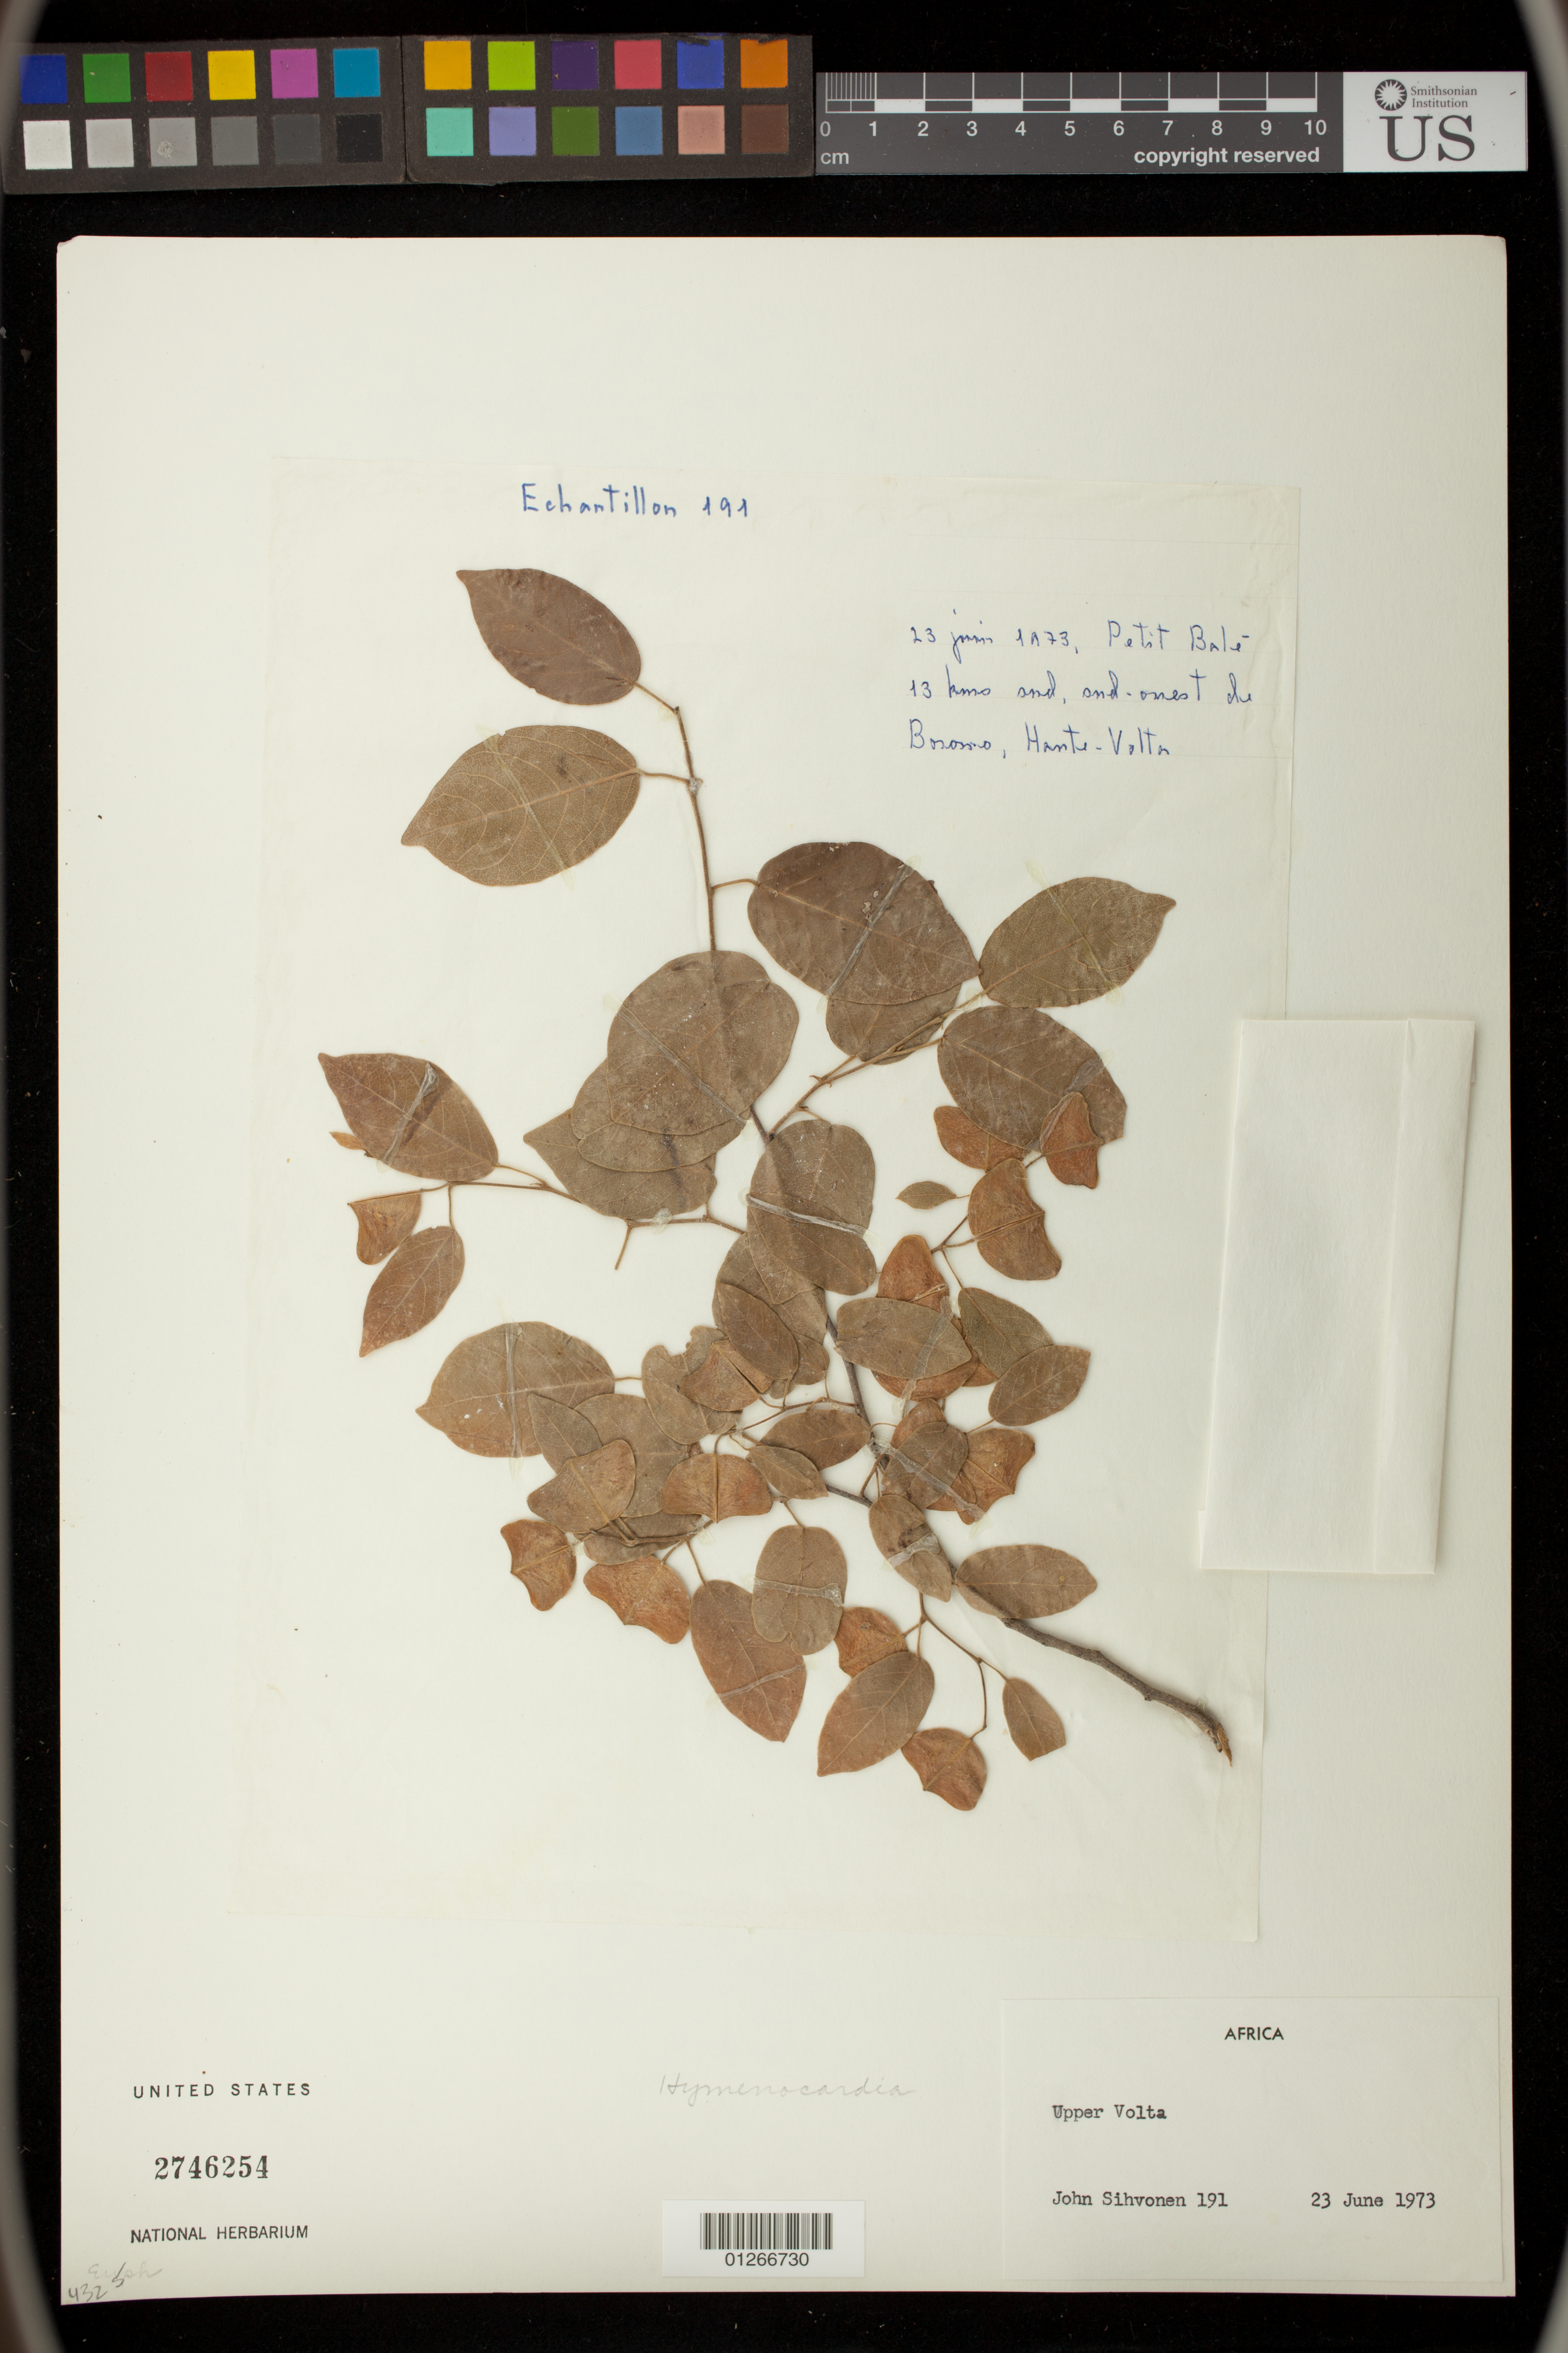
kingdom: Plantae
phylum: Tracheophyta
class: Magnoliopsida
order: Malpighiales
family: Phyllanthaceae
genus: Hymenocardia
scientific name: Hymenocardia sp.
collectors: J. Sihvonen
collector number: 191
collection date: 1973-06-23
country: Burkina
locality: Petit Bale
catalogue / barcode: US 2746254